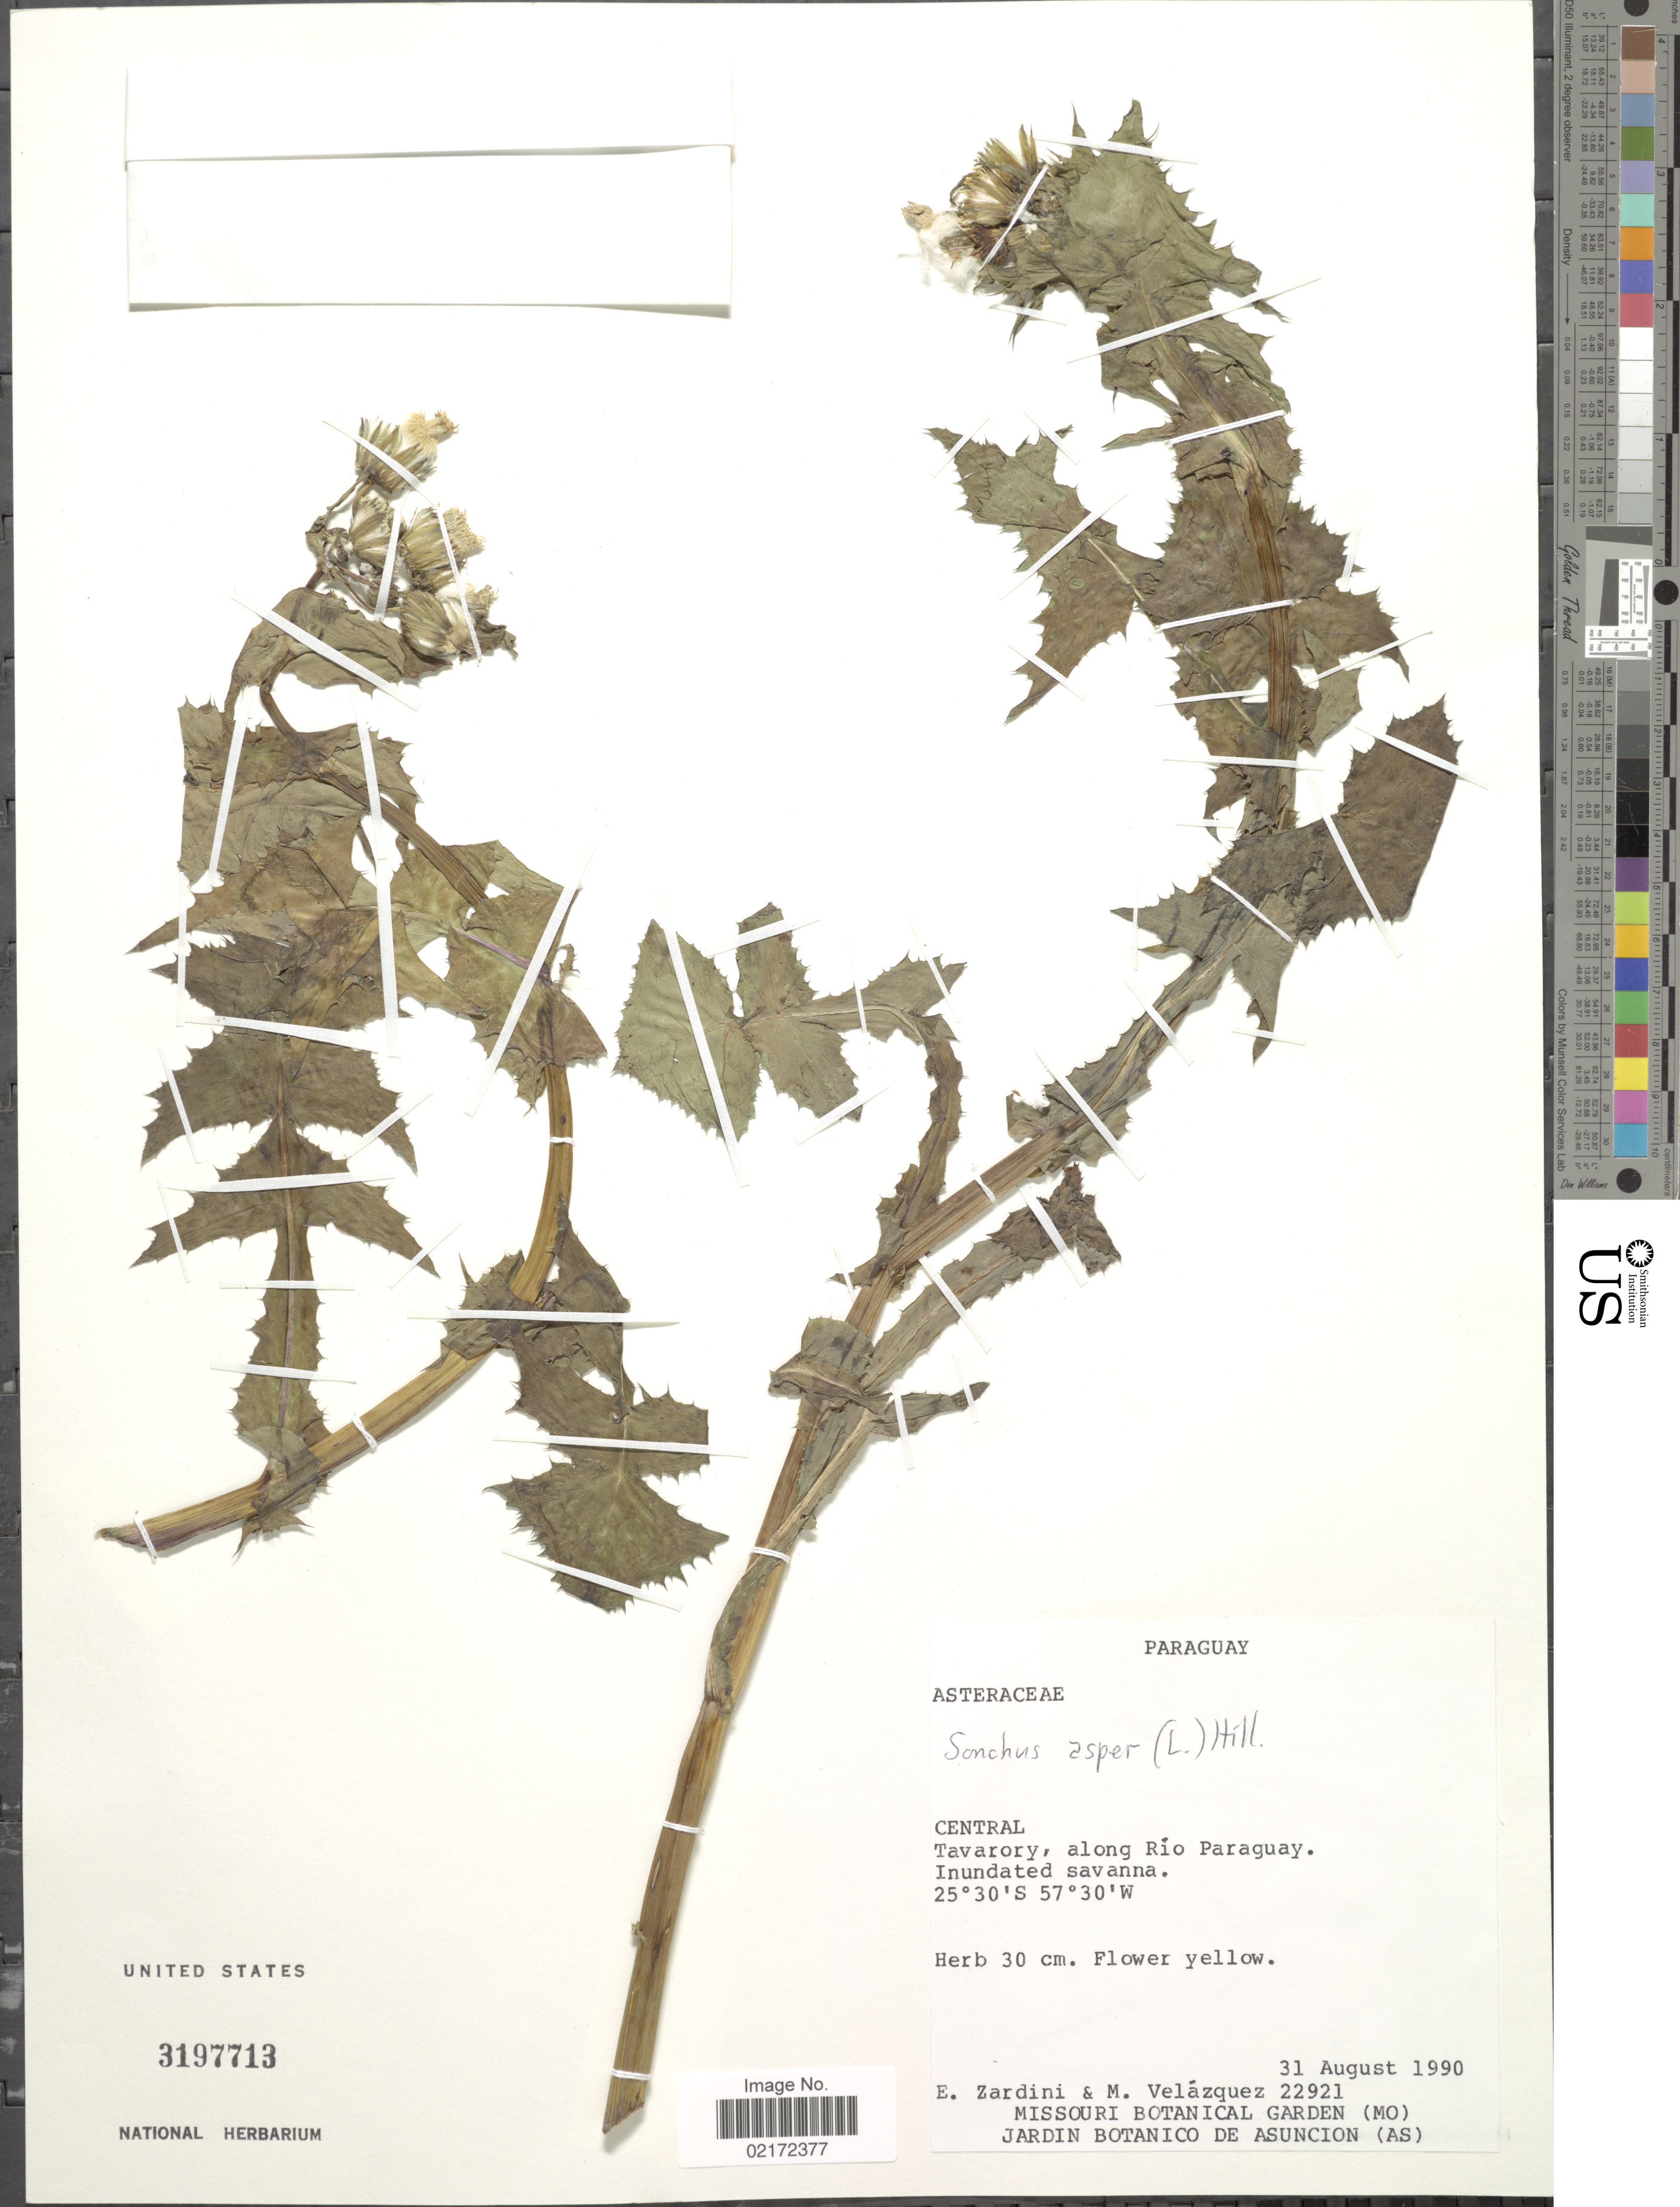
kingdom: Plantae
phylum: Tracheophyta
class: Magnoliopsida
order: Asterales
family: Asteraceae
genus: Sonchus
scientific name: Sonchus asper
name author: (L.) Hill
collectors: E. M. Zardini & M. Velazquez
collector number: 22921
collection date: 1990-08-31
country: Paraguay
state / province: Central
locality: Central. Tavarory, along Río Paraguay.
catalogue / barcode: US 3197713